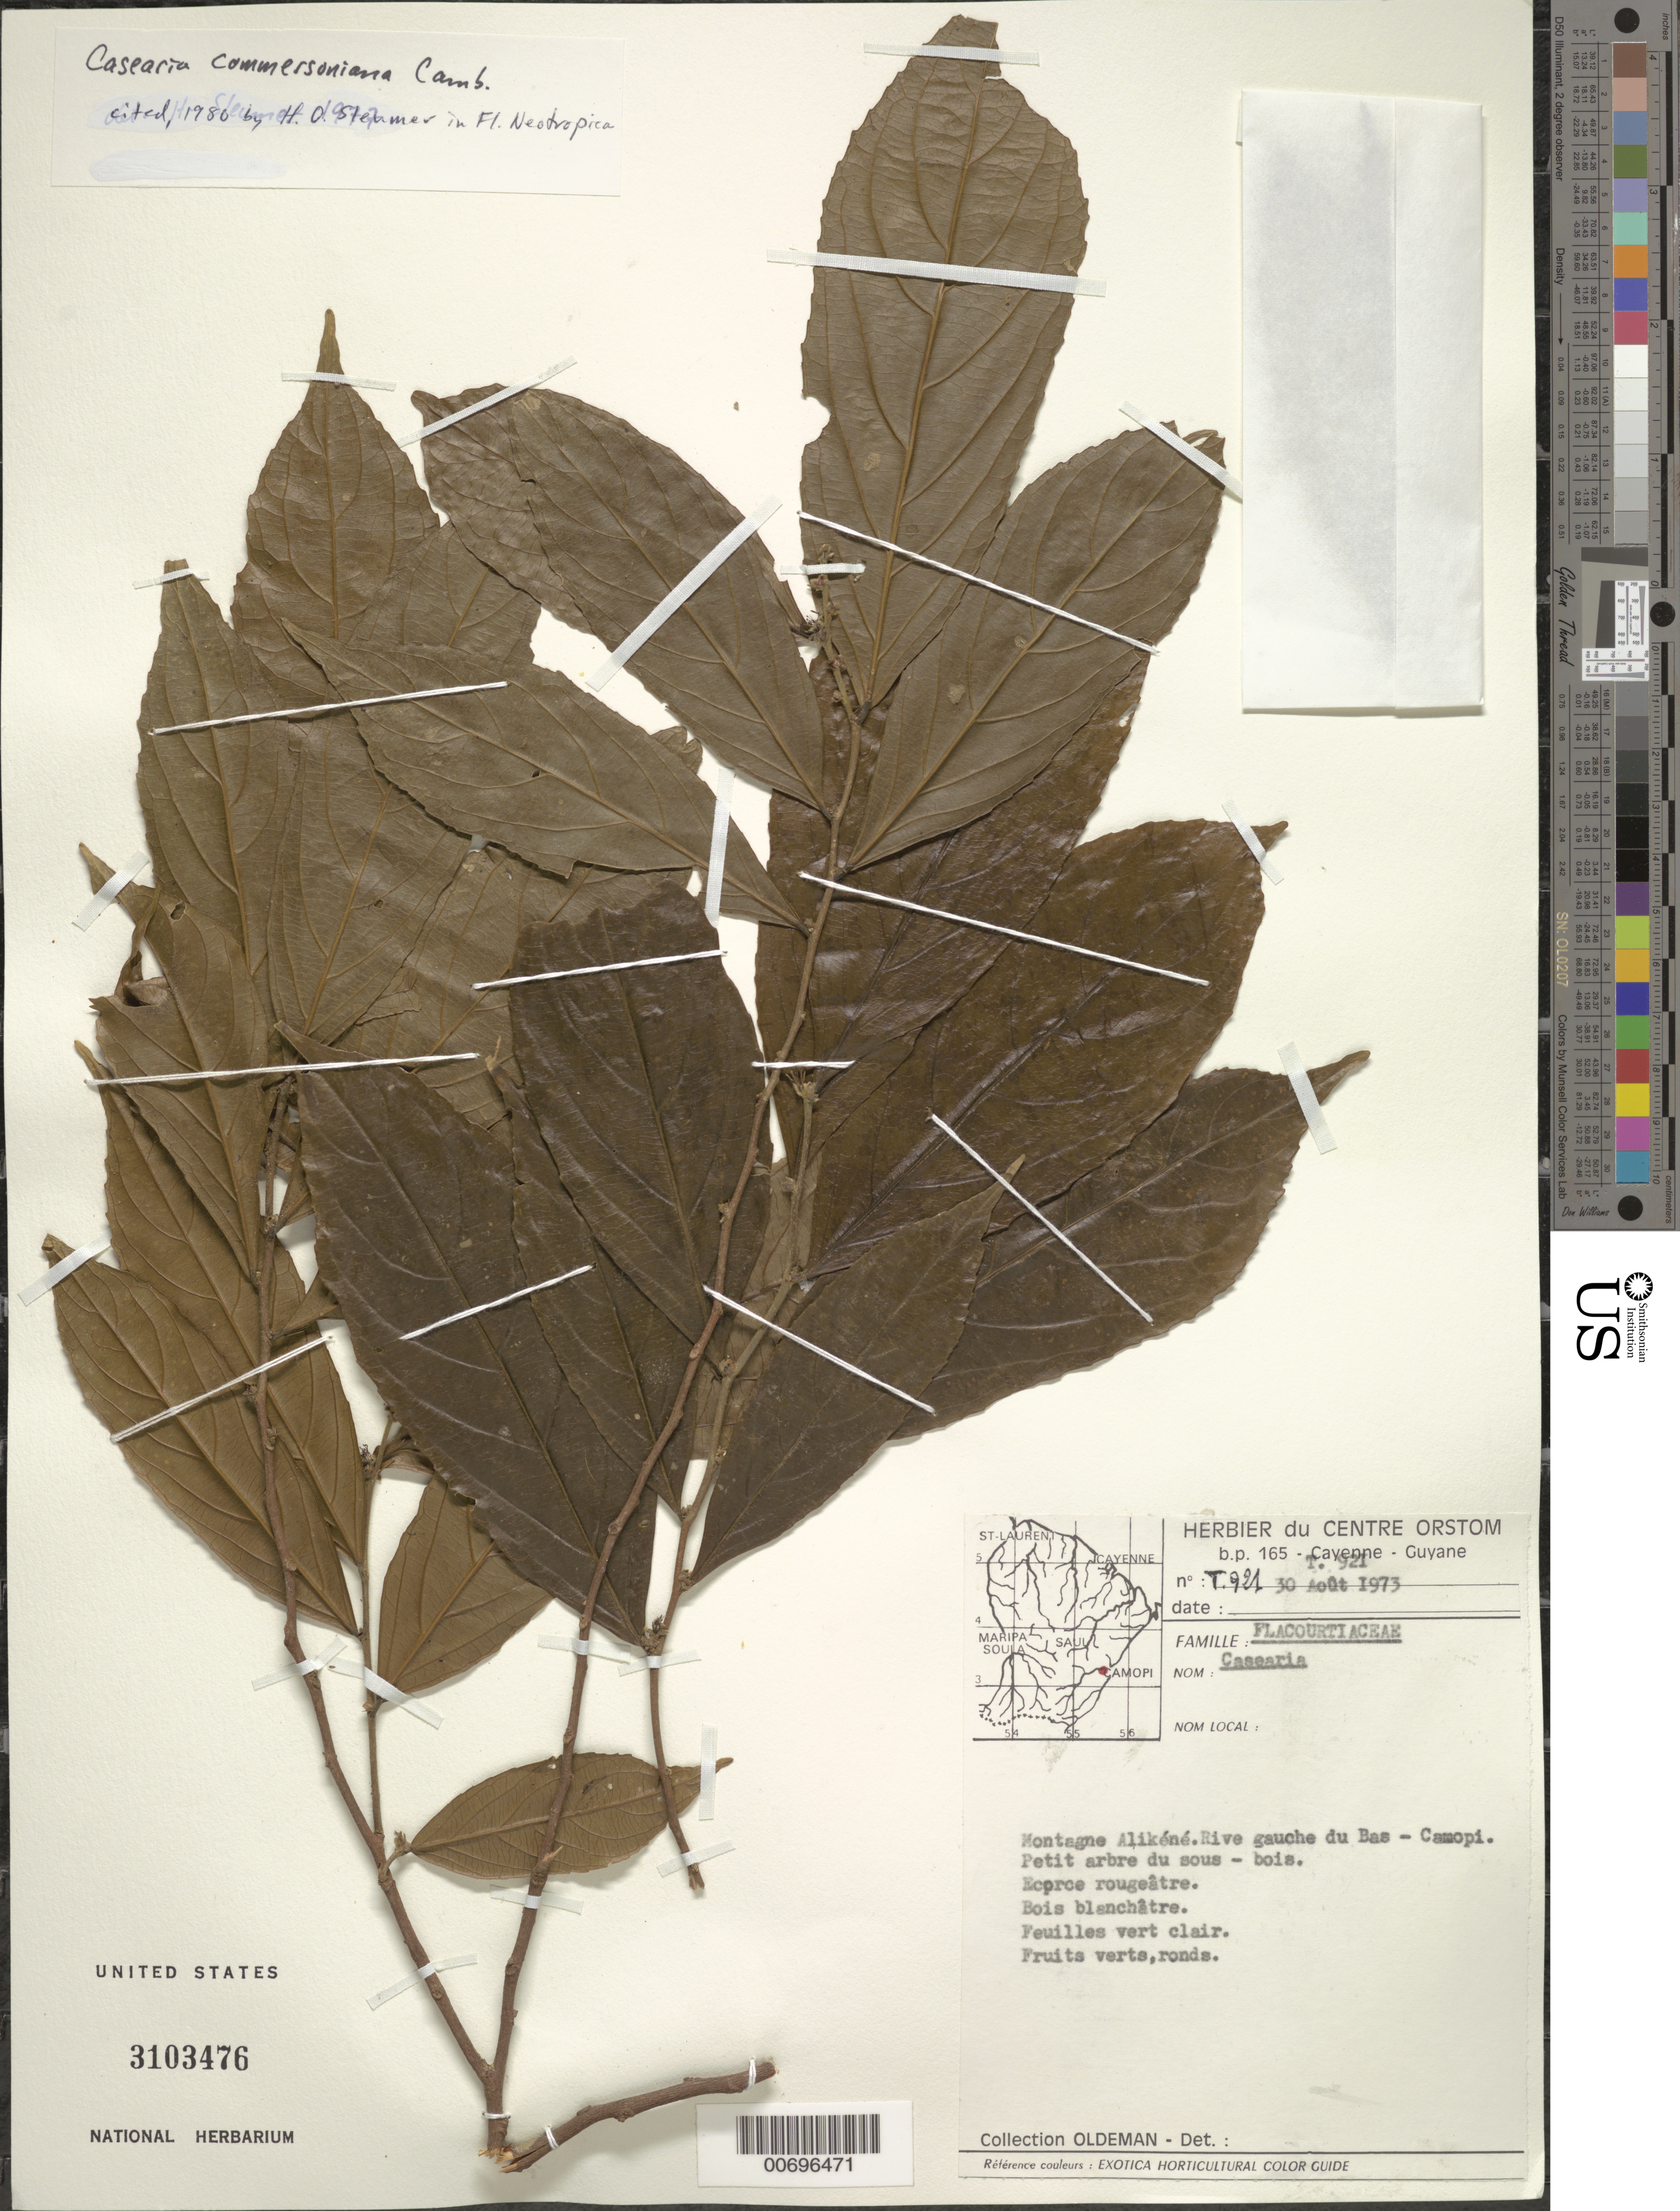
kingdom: Plantae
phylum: Tracheophyta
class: Magnoliopsida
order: Malpighiales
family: Salicaceae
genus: Piparea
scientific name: Piparea dentata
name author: Aubl.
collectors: R. Oldeman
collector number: T 921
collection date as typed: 30-Aug-73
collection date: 1973-08-30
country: French Guiana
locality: Montagne Alikéné, Rive gauche du Bas-Camopi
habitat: Along river; understory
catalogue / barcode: US 3103476